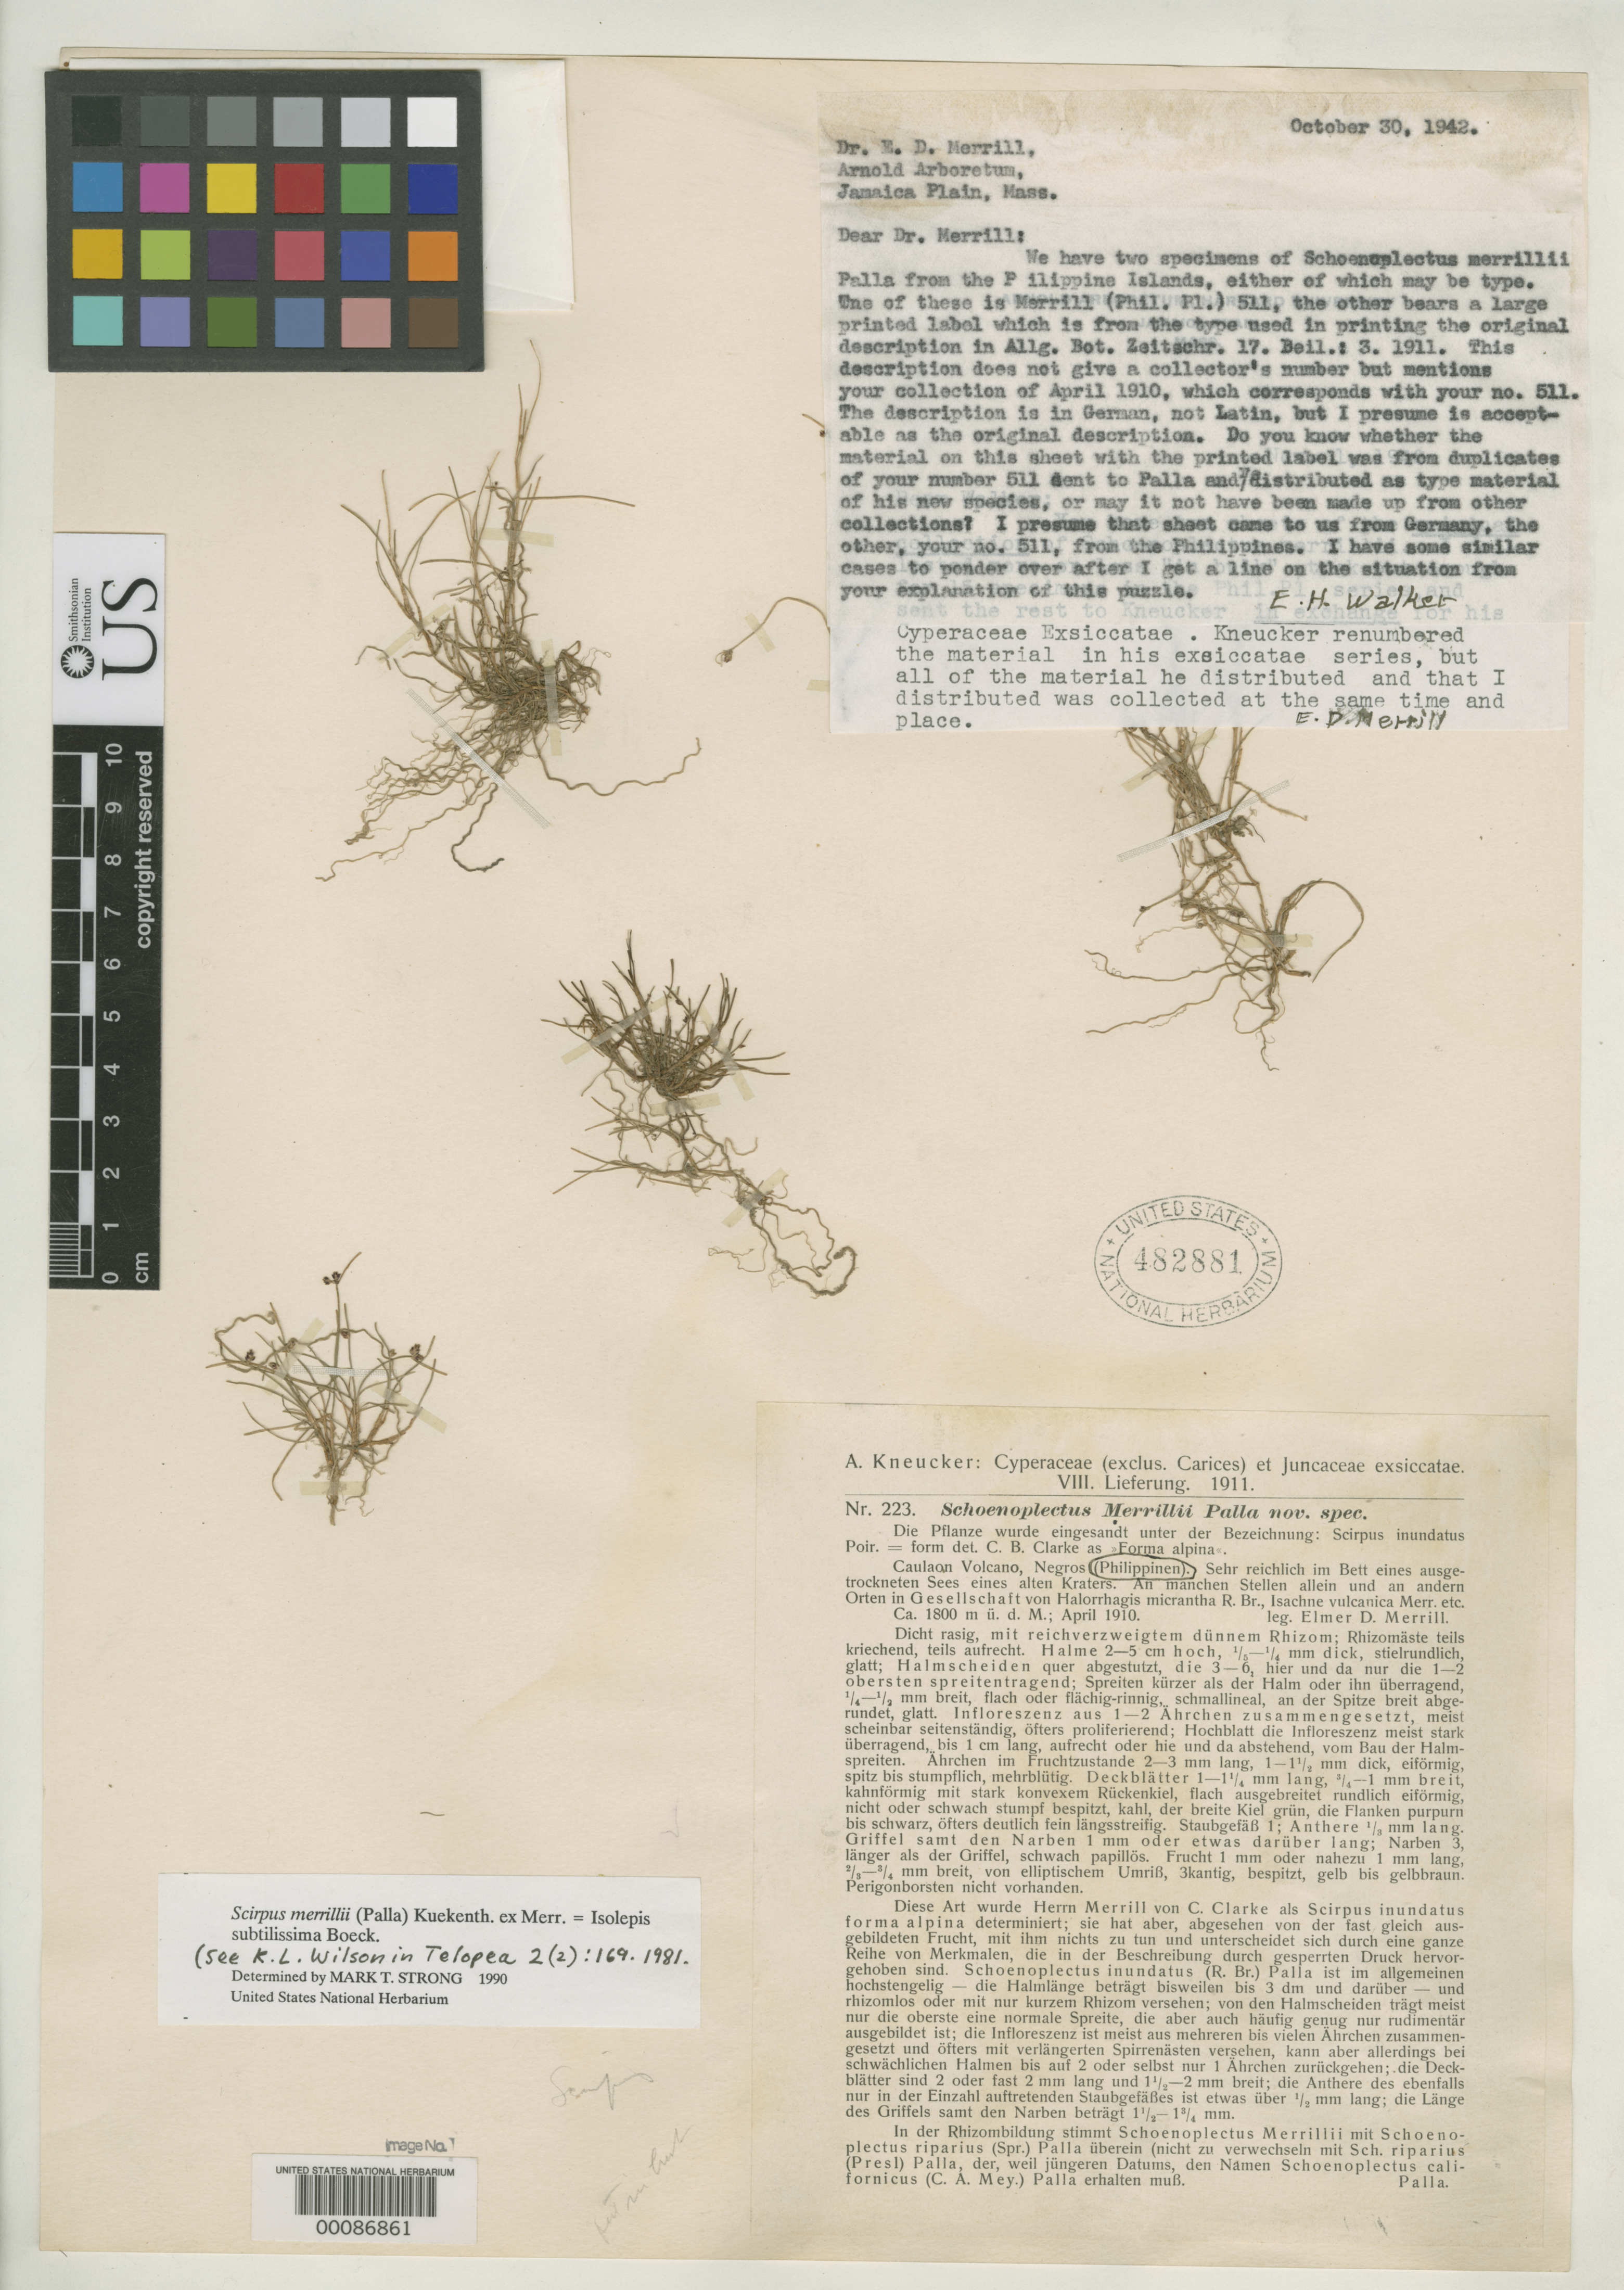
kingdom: Plantae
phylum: Tracheophyta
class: Liliopsida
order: Poales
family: Cyperaceae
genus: Schoenoplectus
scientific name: Schoenoplectus merrillii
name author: Palla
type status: Isotype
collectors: E. D. Merrill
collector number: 511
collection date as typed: Apr 1910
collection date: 1910-04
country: Philippines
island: Negros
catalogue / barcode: US 482881